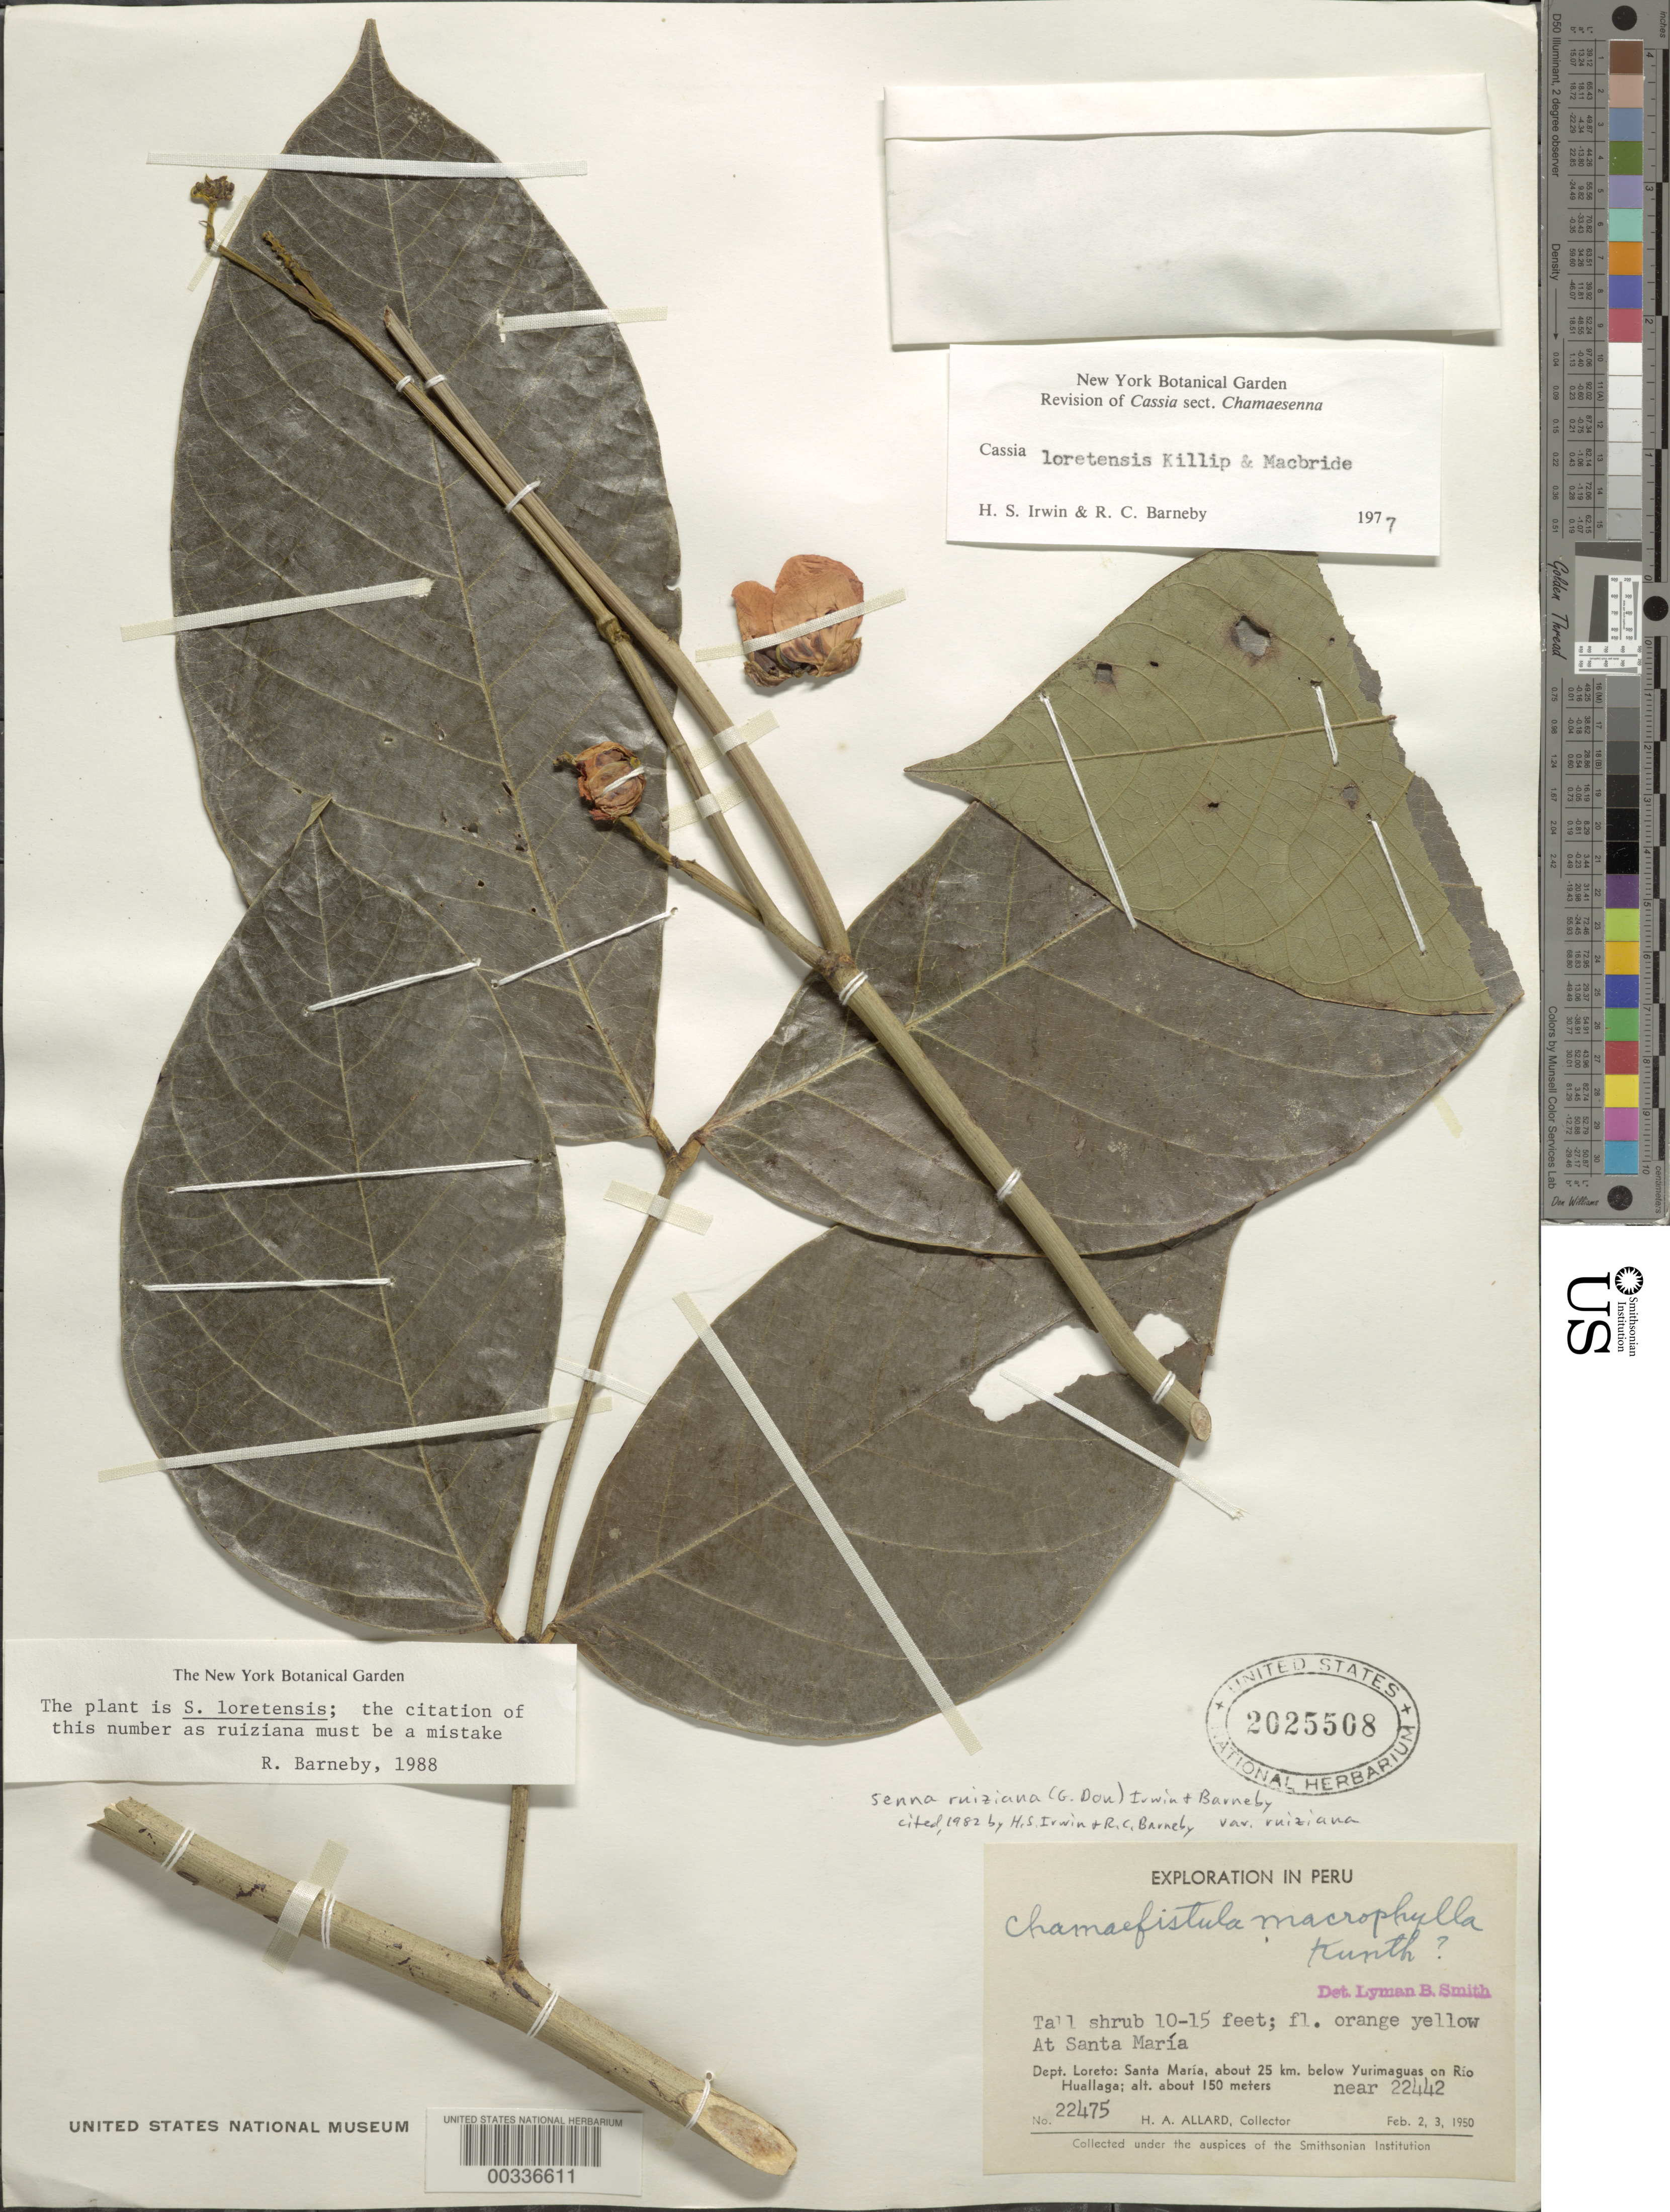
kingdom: Plantae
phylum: Tracheophyta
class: Magnoliopsida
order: Fabales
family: Fabaceae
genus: Senna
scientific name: Senna loretensis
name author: (Killip) H.S. Irwin & Barneby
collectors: H. A. Allard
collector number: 22475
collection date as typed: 02 Feb 1950 and 03 Feb 1950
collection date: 1950-02-02,1950-02-03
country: Peru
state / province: Loreto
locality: At santa maria; santa maria, about 25 km, below yurimaguas on rio huallaga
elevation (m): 150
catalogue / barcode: US 2025508